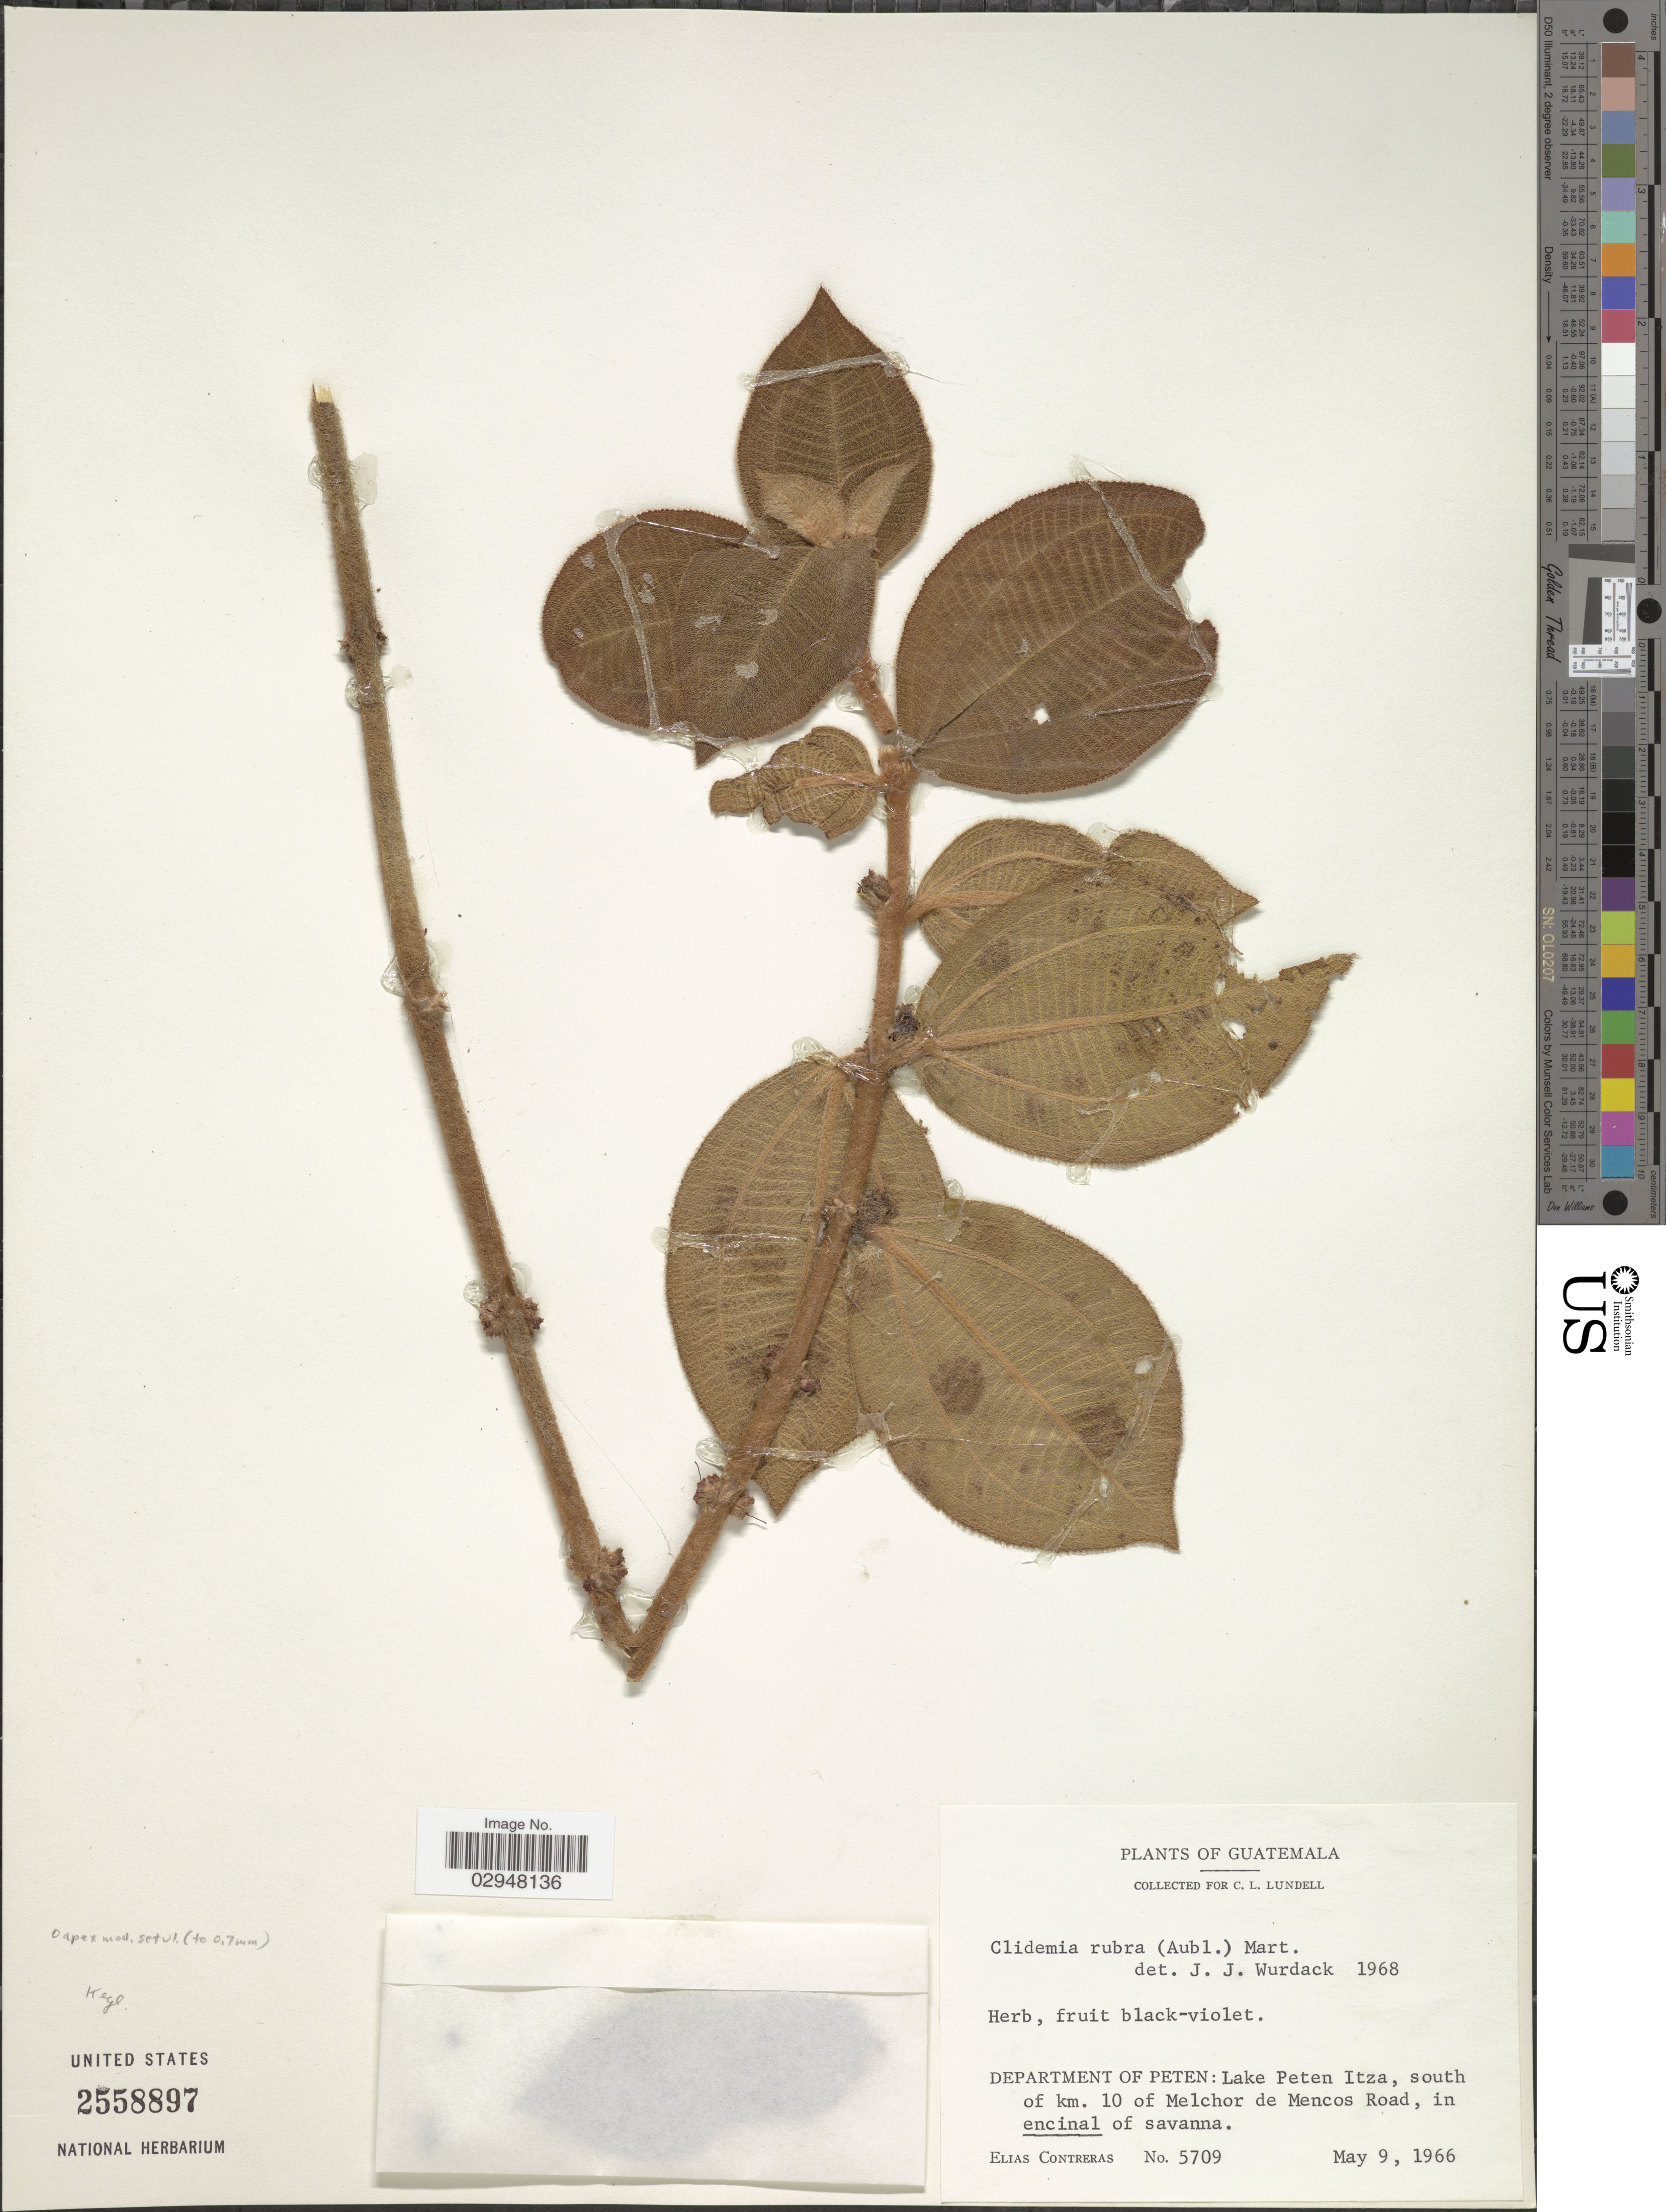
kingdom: Plantae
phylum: Tracheophyta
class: Magnoliopsida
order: Myrtales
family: Melastomataceae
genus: Clidemia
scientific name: Clidemia rubra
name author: (Aubl.) Mart.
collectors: E. Contreras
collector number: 5709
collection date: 1966-05-09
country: Guatemala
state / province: El Petén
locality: Department of Peten: Lake Peten Itza, south of km. 10 of Melchor de Mencos Road.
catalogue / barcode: US 2558897